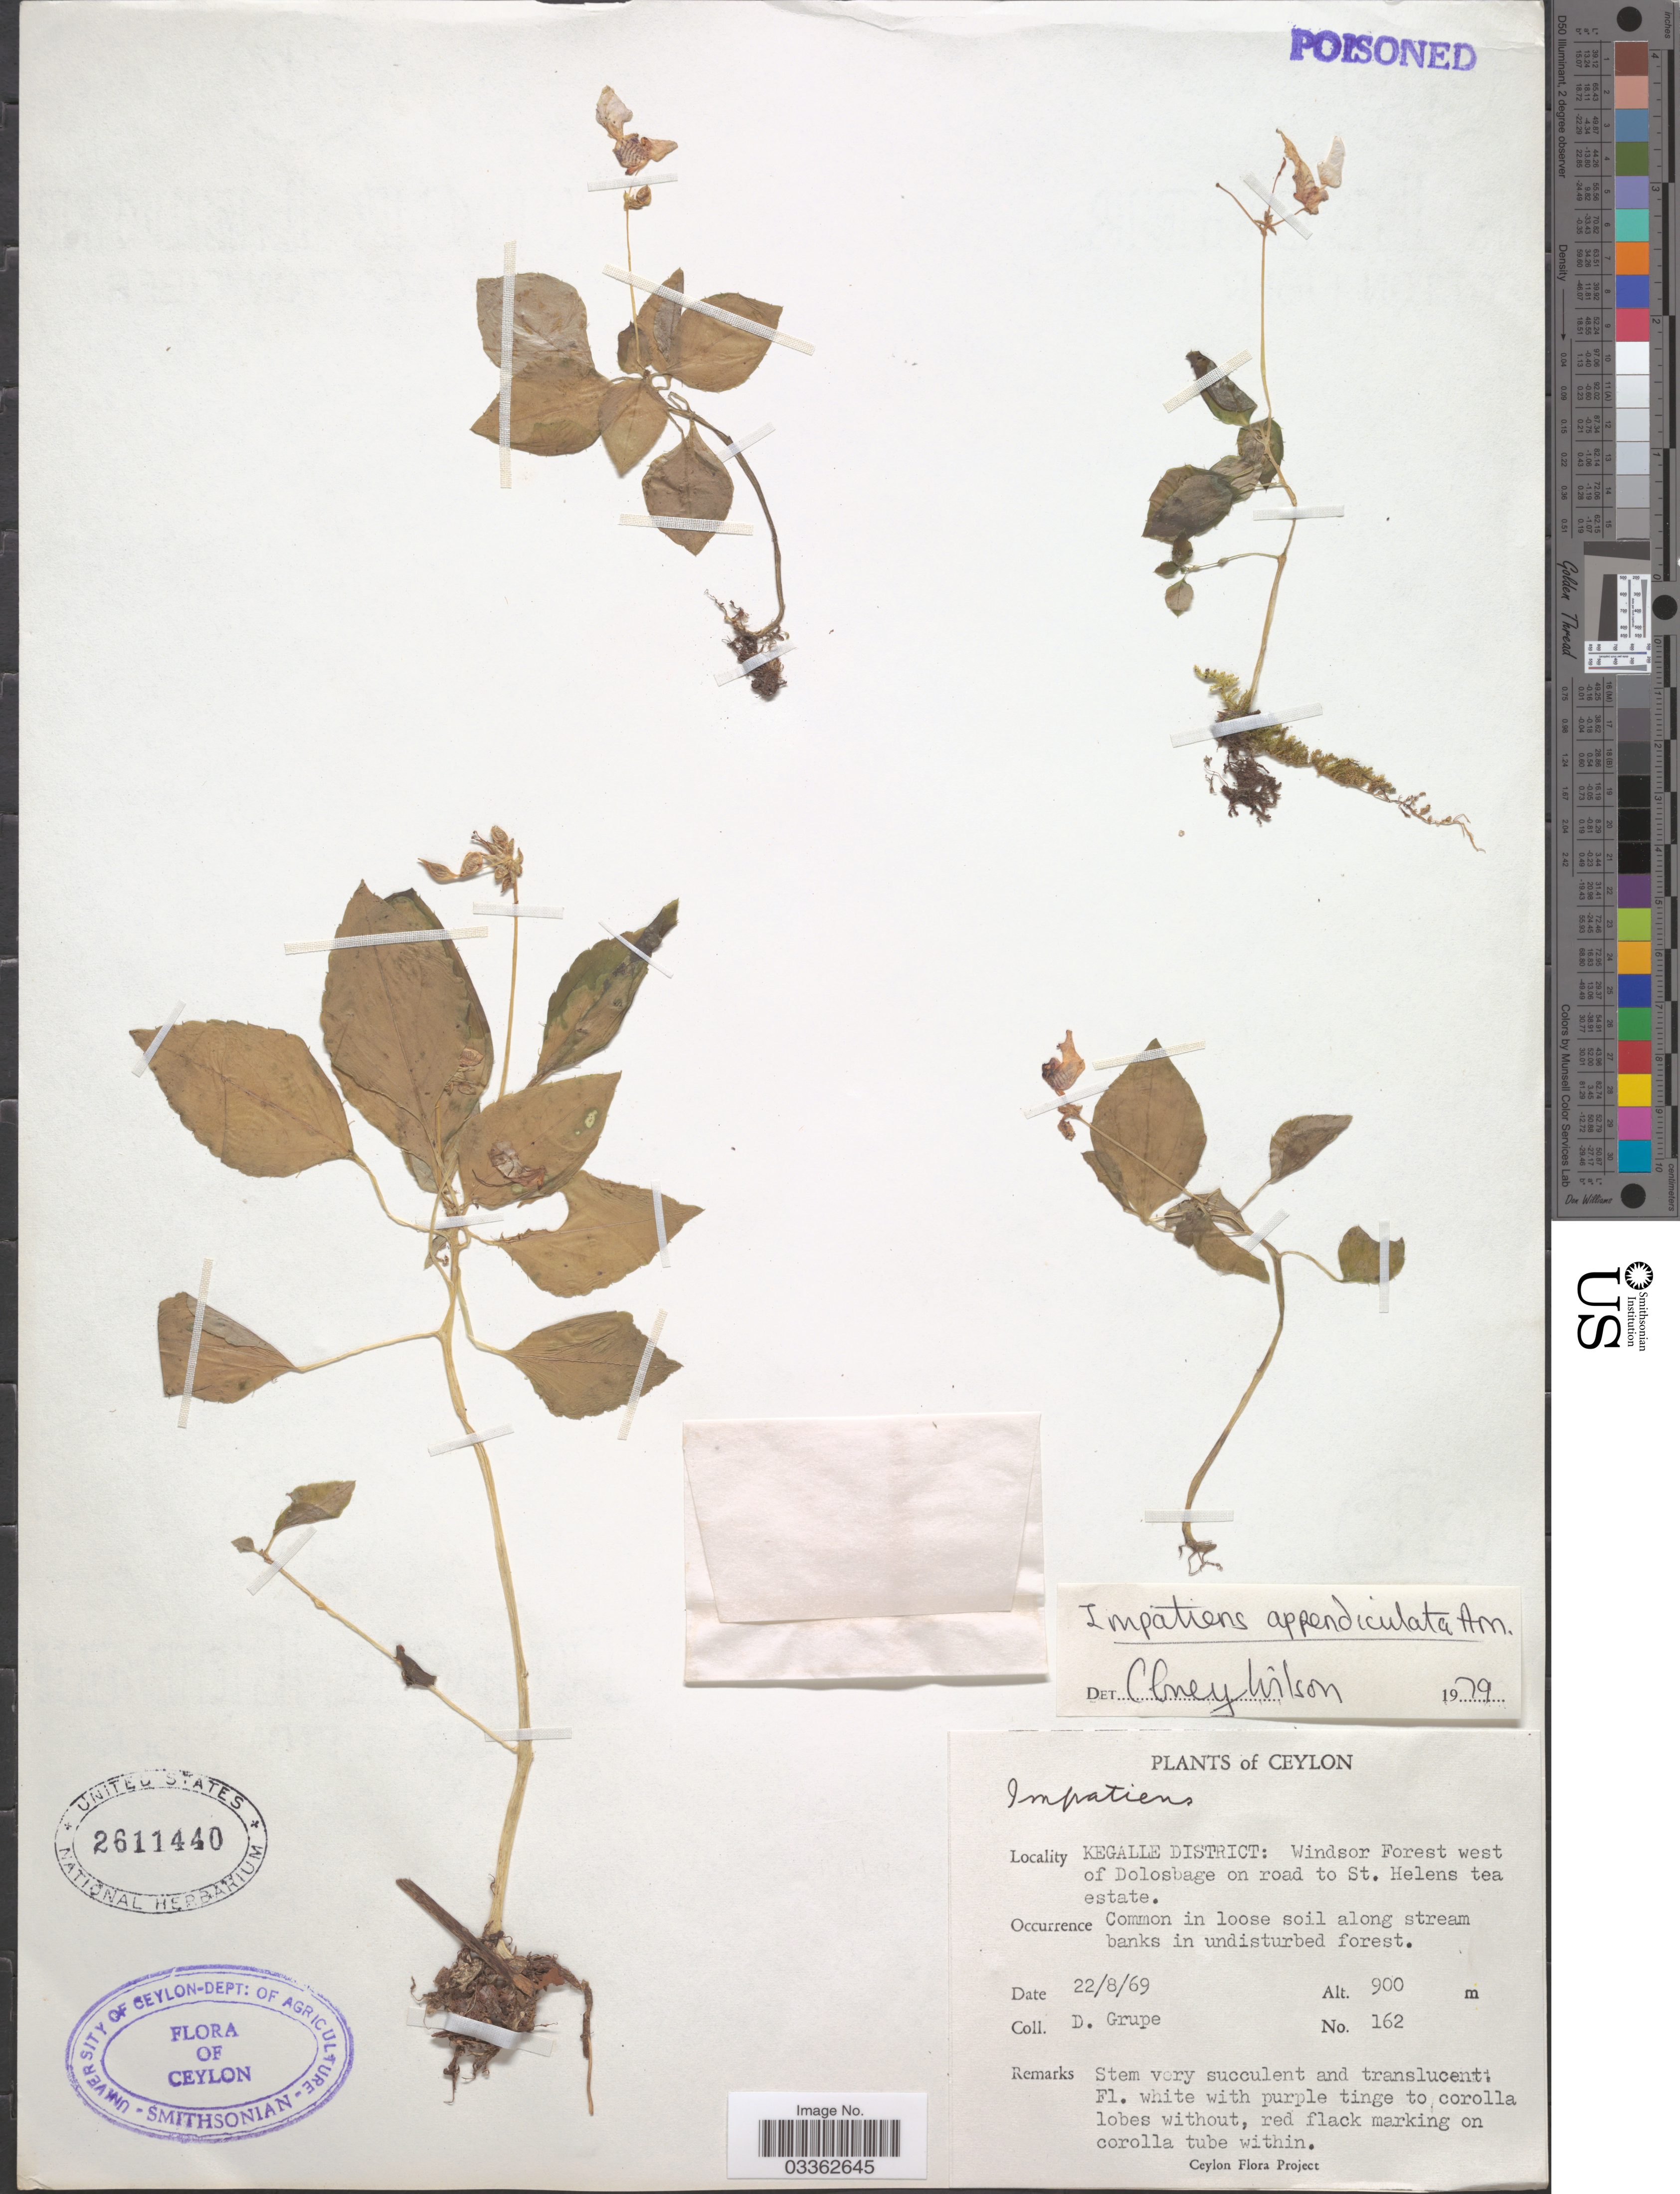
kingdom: Plantae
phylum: Tracheophyta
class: Magnoliopsida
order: Ericales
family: Balsaminaceae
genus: Impatiens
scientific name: Impatiens appendiculata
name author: Arn.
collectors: D. Grupe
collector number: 162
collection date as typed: Transcribed d/m/y: 22/8/69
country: Sri Lanka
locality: Ceylon. Kegalle District: Windsor Forest west of Dolosbage on road to St. Helens tea estate.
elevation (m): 900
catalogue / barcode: US 2611440